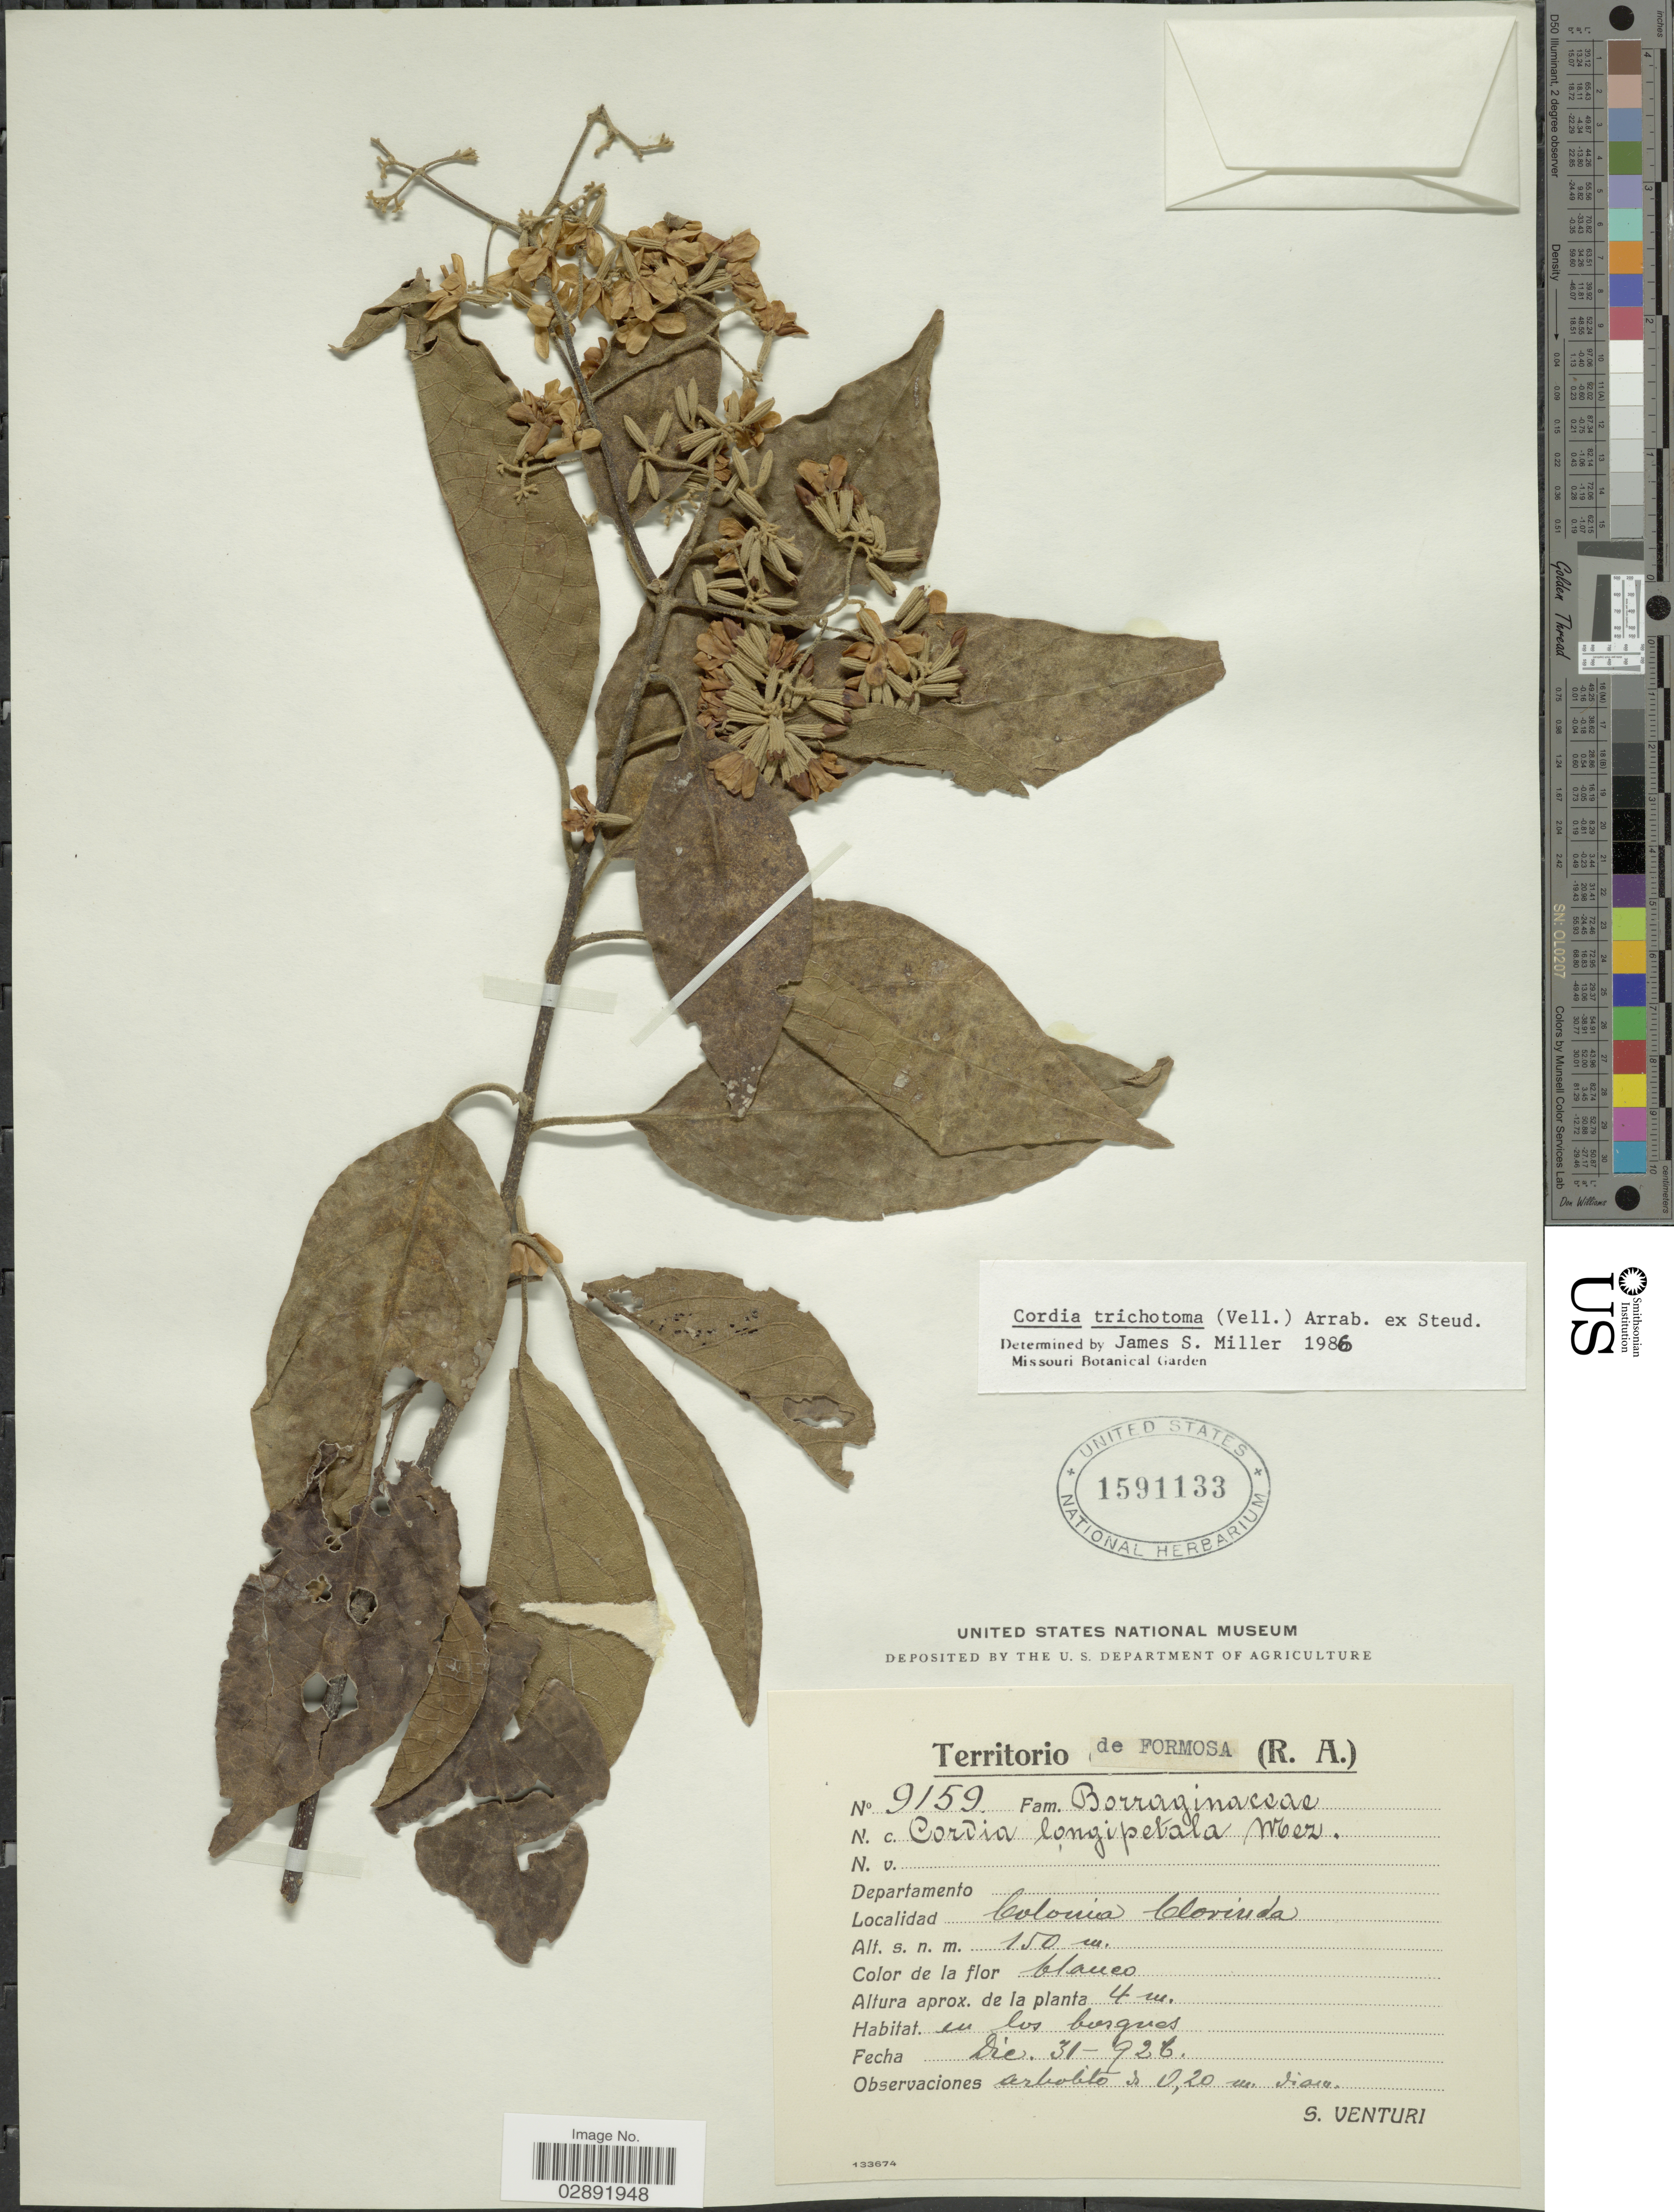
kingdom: Plantae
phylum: Tracheophyta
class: Magnoliopsida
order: Boraginales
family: Cordiaceae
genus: Cordia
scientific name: Cordia trichotoma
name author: (Vell.) Arráb. ex Steud.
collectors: S. Venturi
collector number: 9159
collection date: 1926-12-31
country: Argentina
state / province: Formosa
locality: Colonia Clorinda.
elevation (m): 150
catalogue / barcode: US 1591133